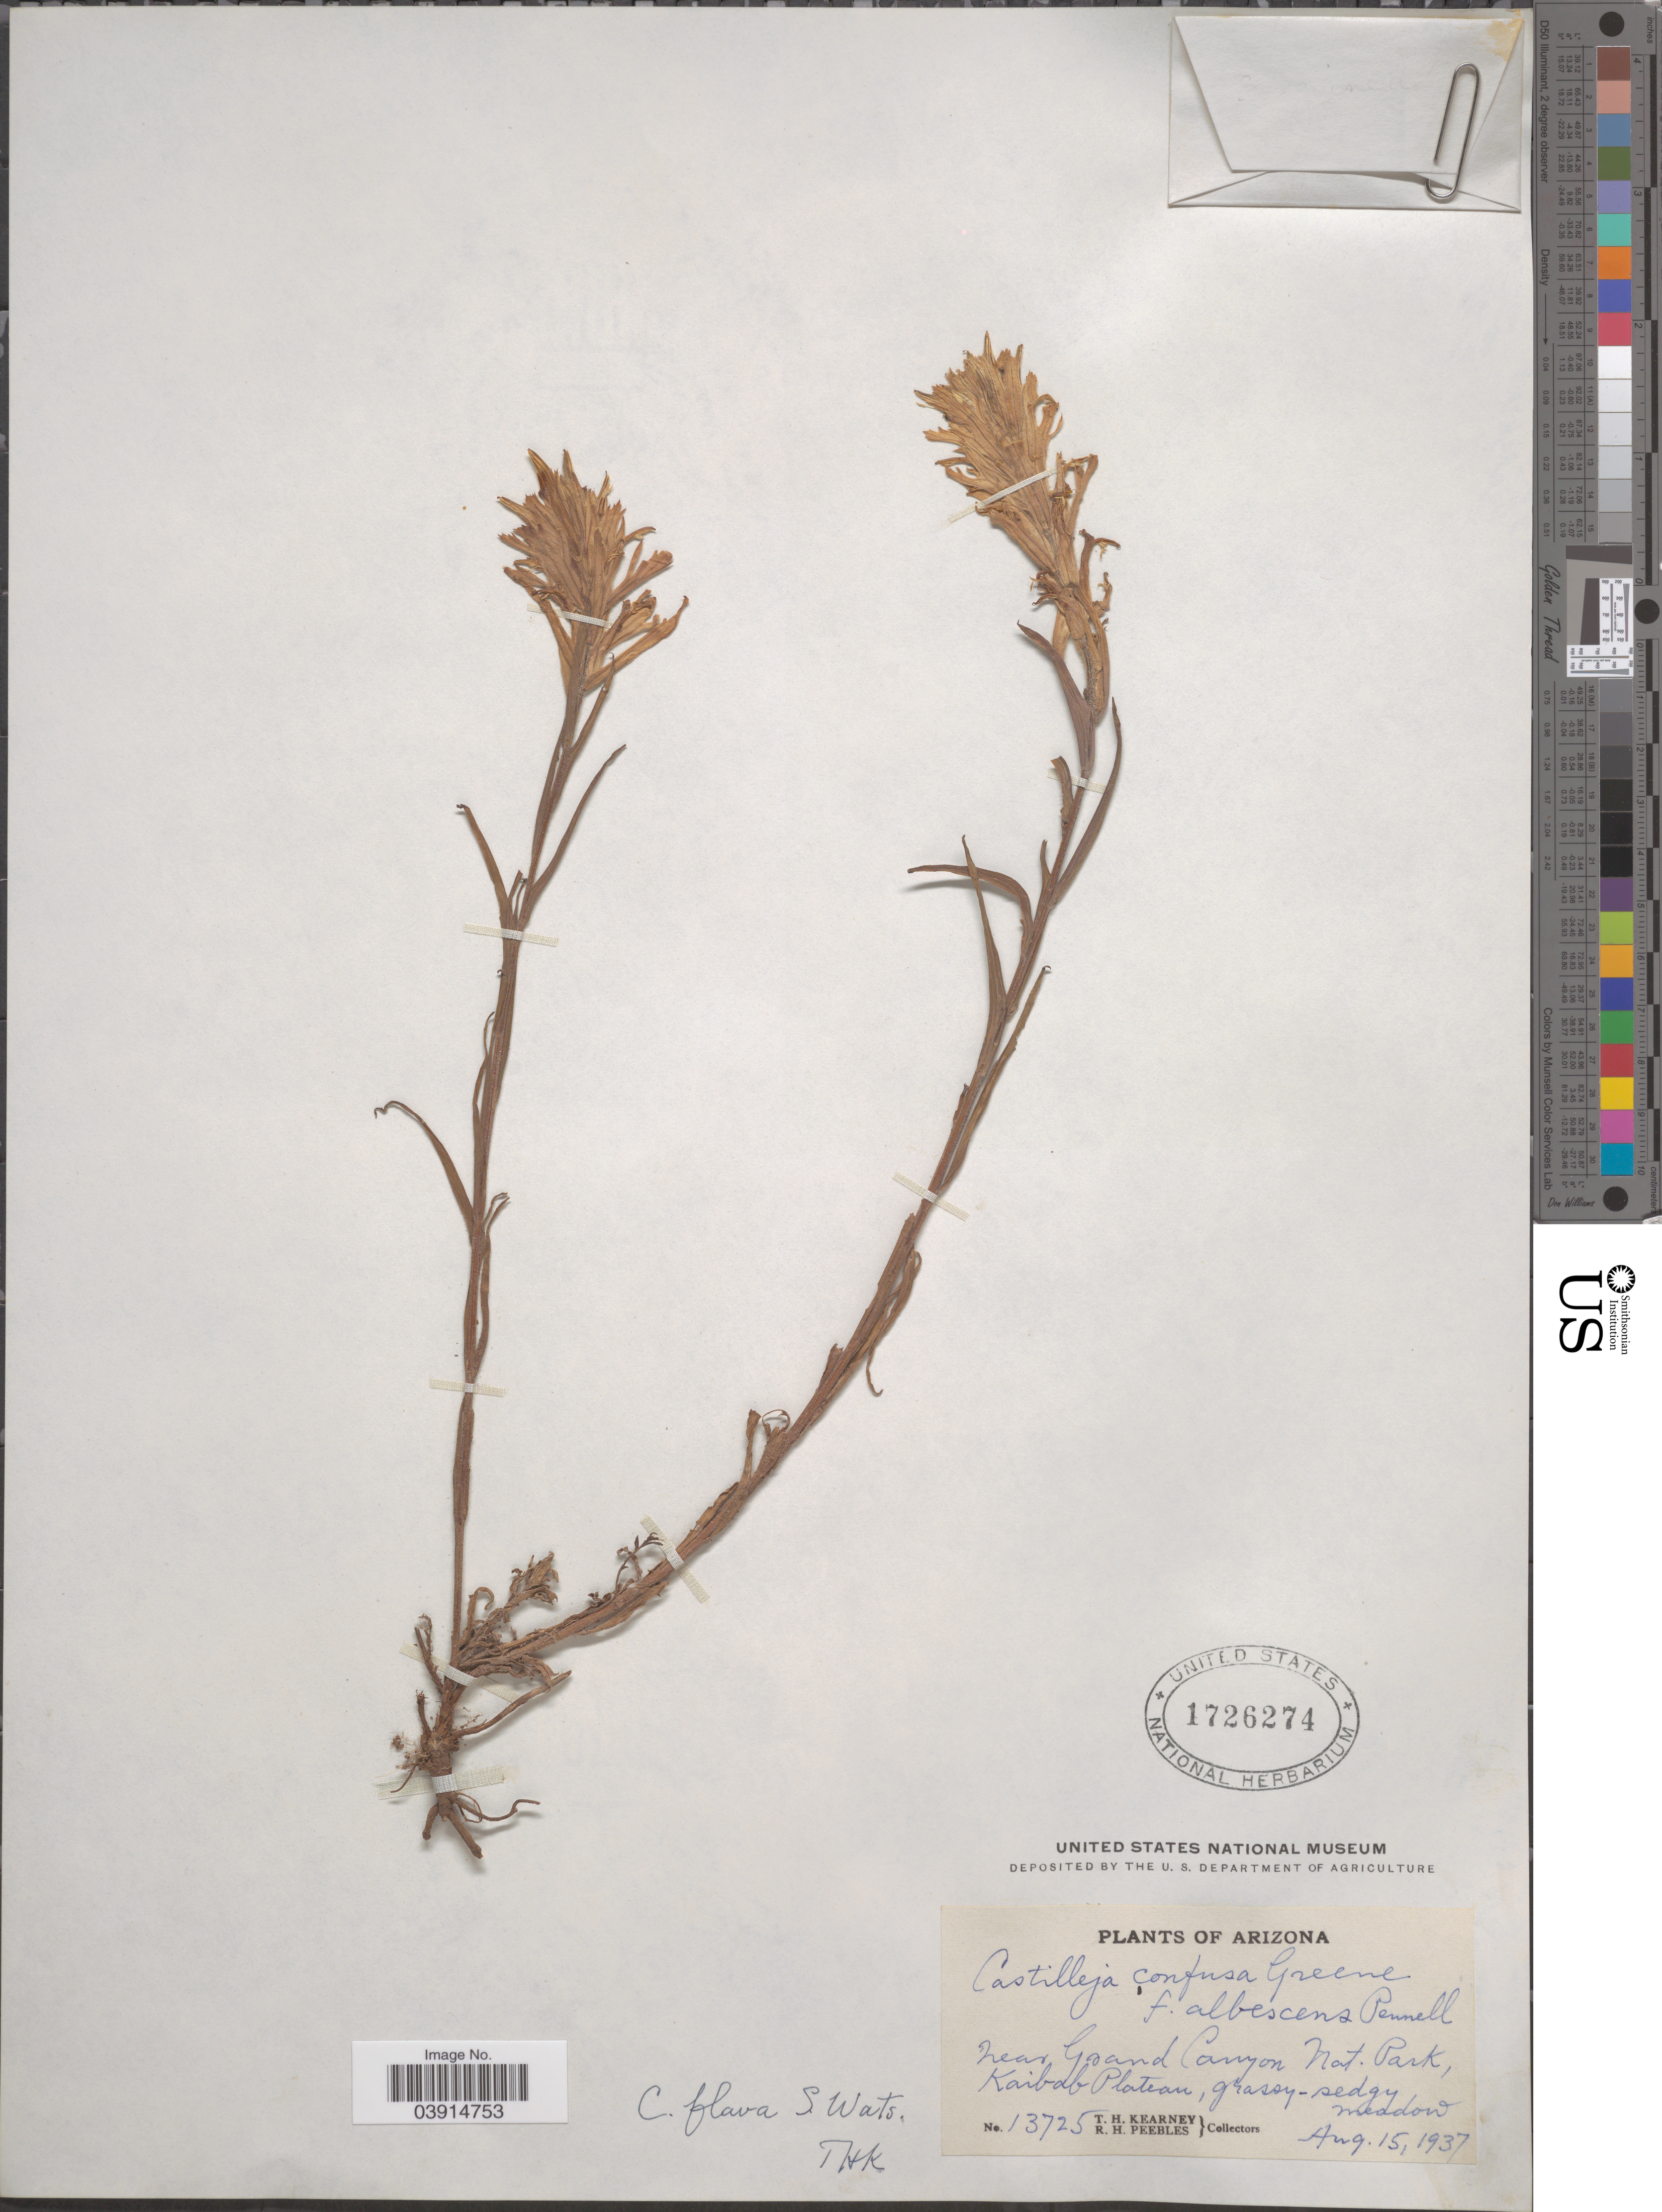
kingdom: Plantae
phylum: Tracheophyta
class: Magnoliopsida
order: Lamiales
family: Orobanchaceae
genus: Castilleja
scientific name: Castilleja sp.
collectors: T. H. Kearney & R. H. Peebles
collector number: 13725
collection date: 1937-08-15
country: United States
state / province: Arizona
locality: Near Grand Canyon Nat. Park, Kaibab Plateau.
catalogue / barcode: US 1726274